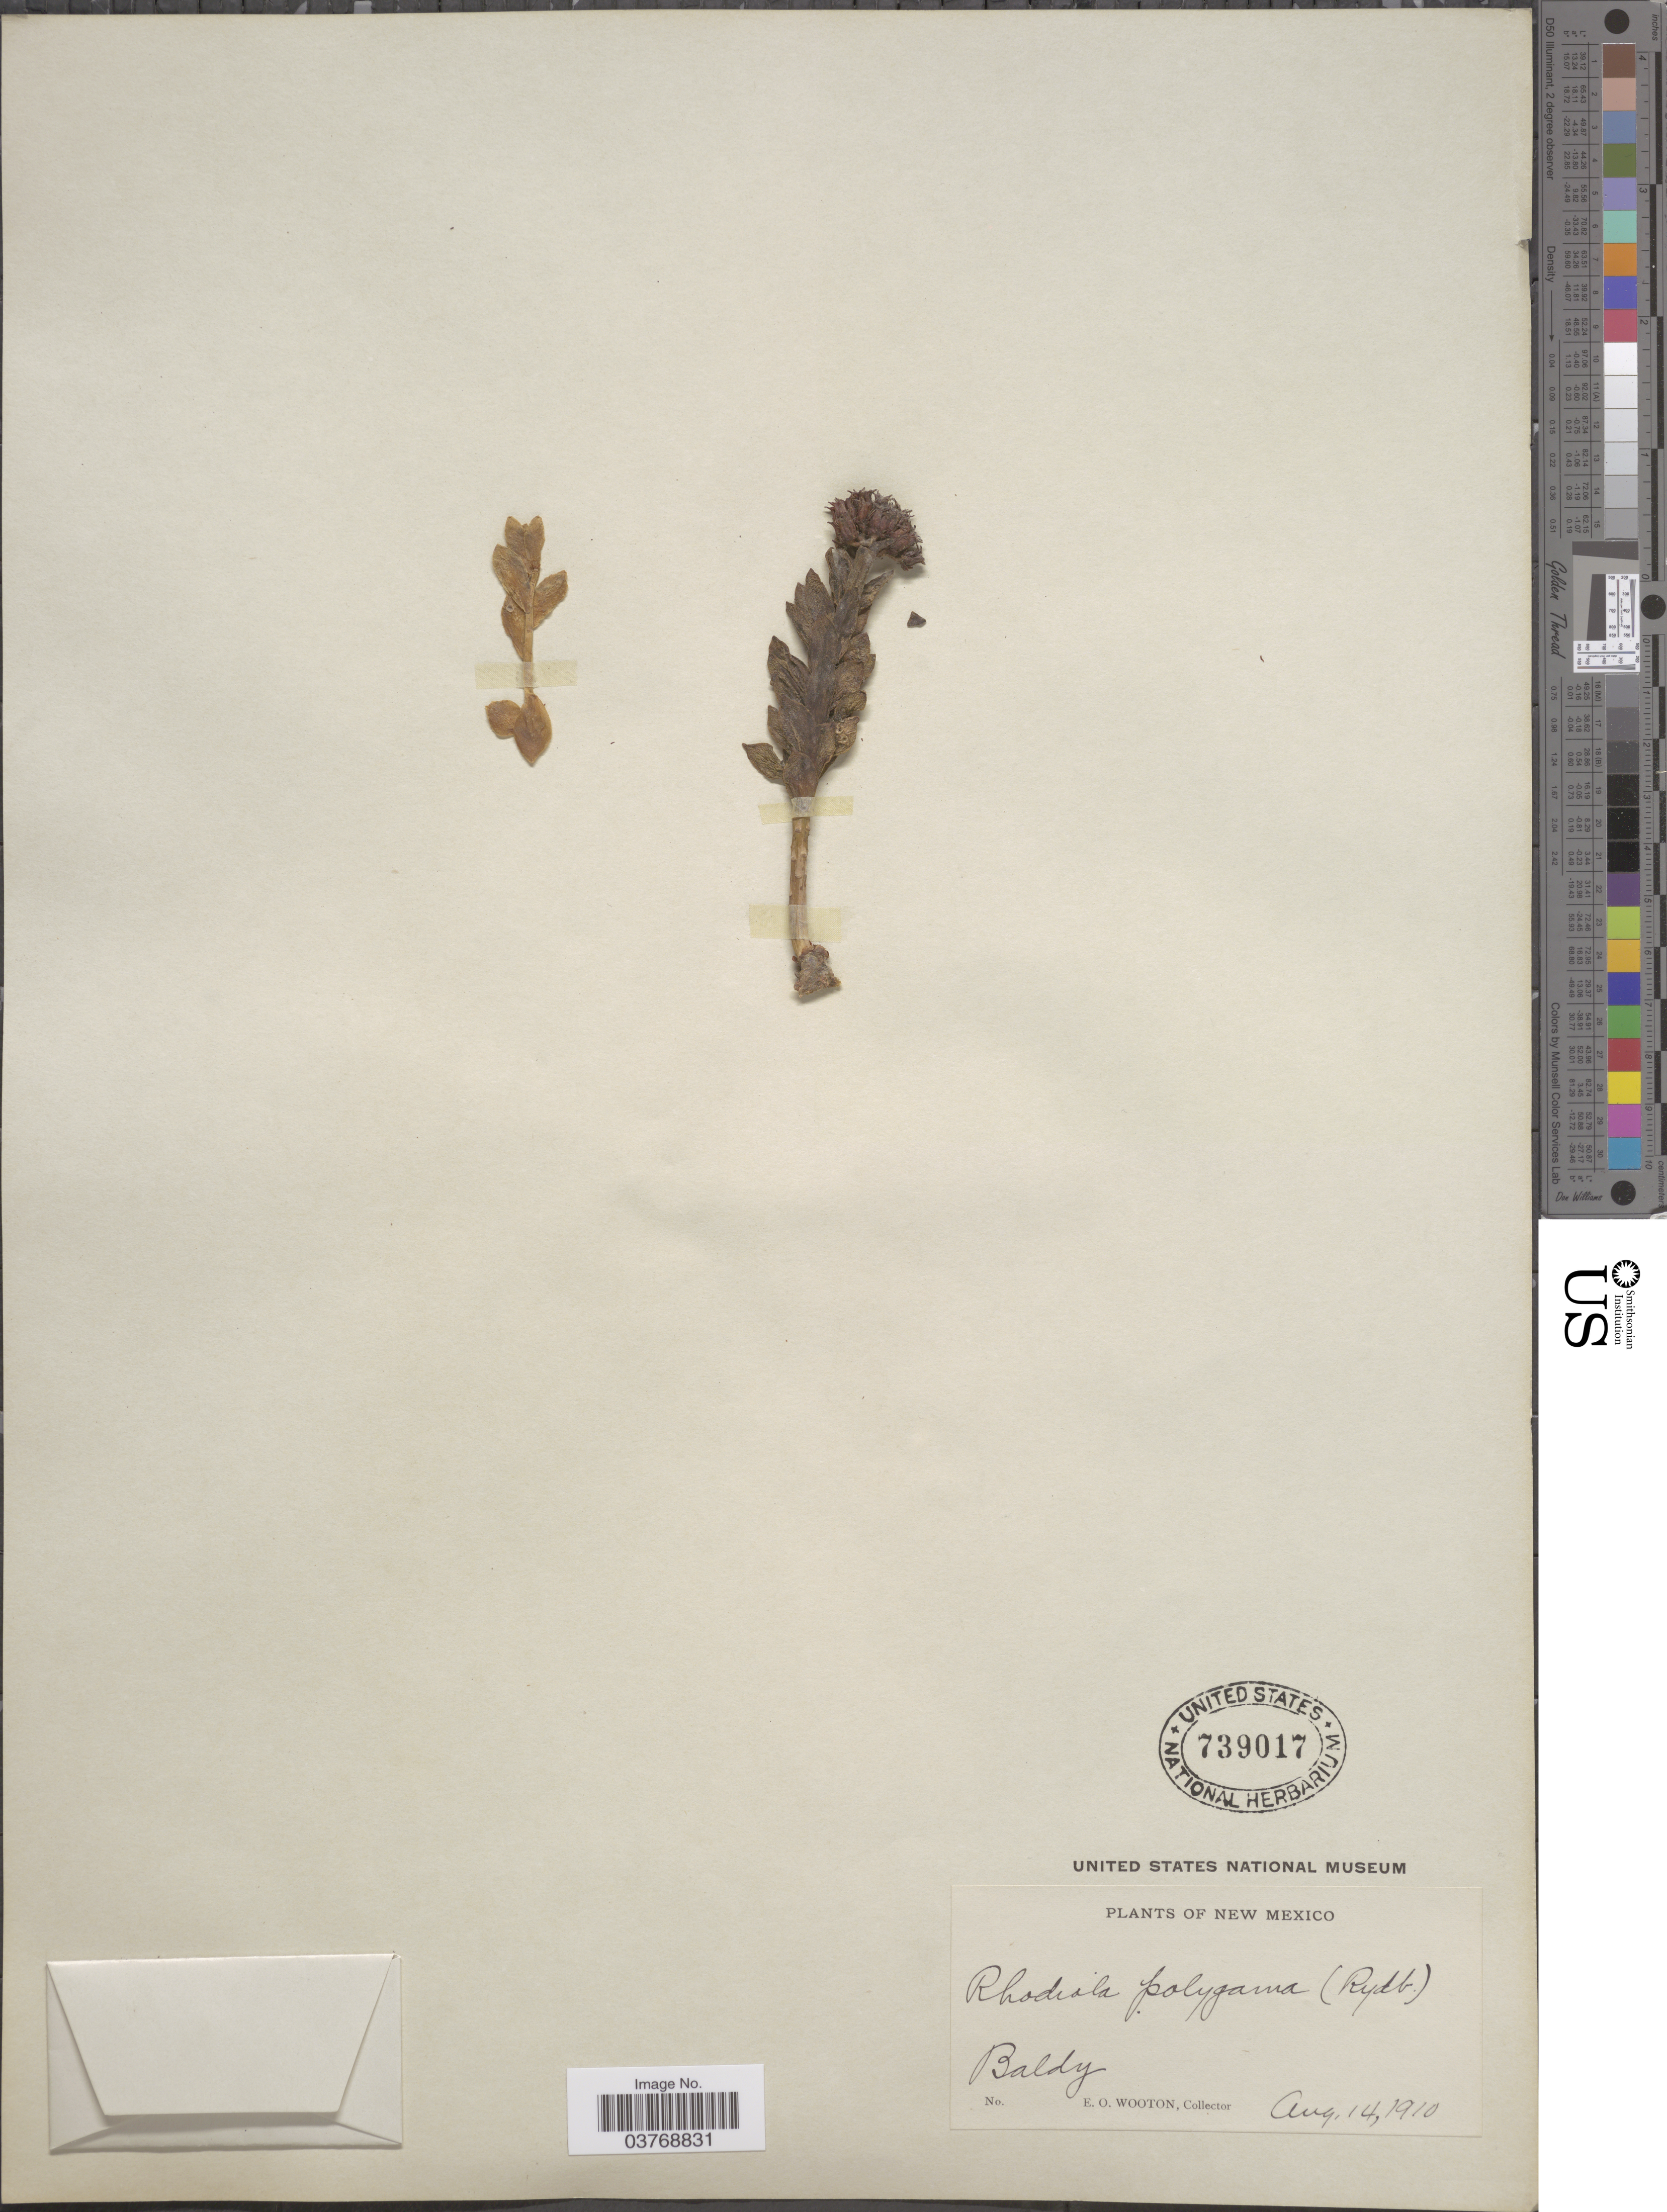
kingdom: Plantae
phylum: Tracheophyta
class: Magnoliopsida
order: Saxifragales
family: Crassulaceae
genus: Rhodiola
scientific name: Rhodiola integrifolia subsp. integrifolia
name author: Raf.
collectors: E. O. Wooton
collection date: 1910-08-14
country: United States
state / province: New Mexico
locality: Baldy.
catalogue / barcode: US 739017